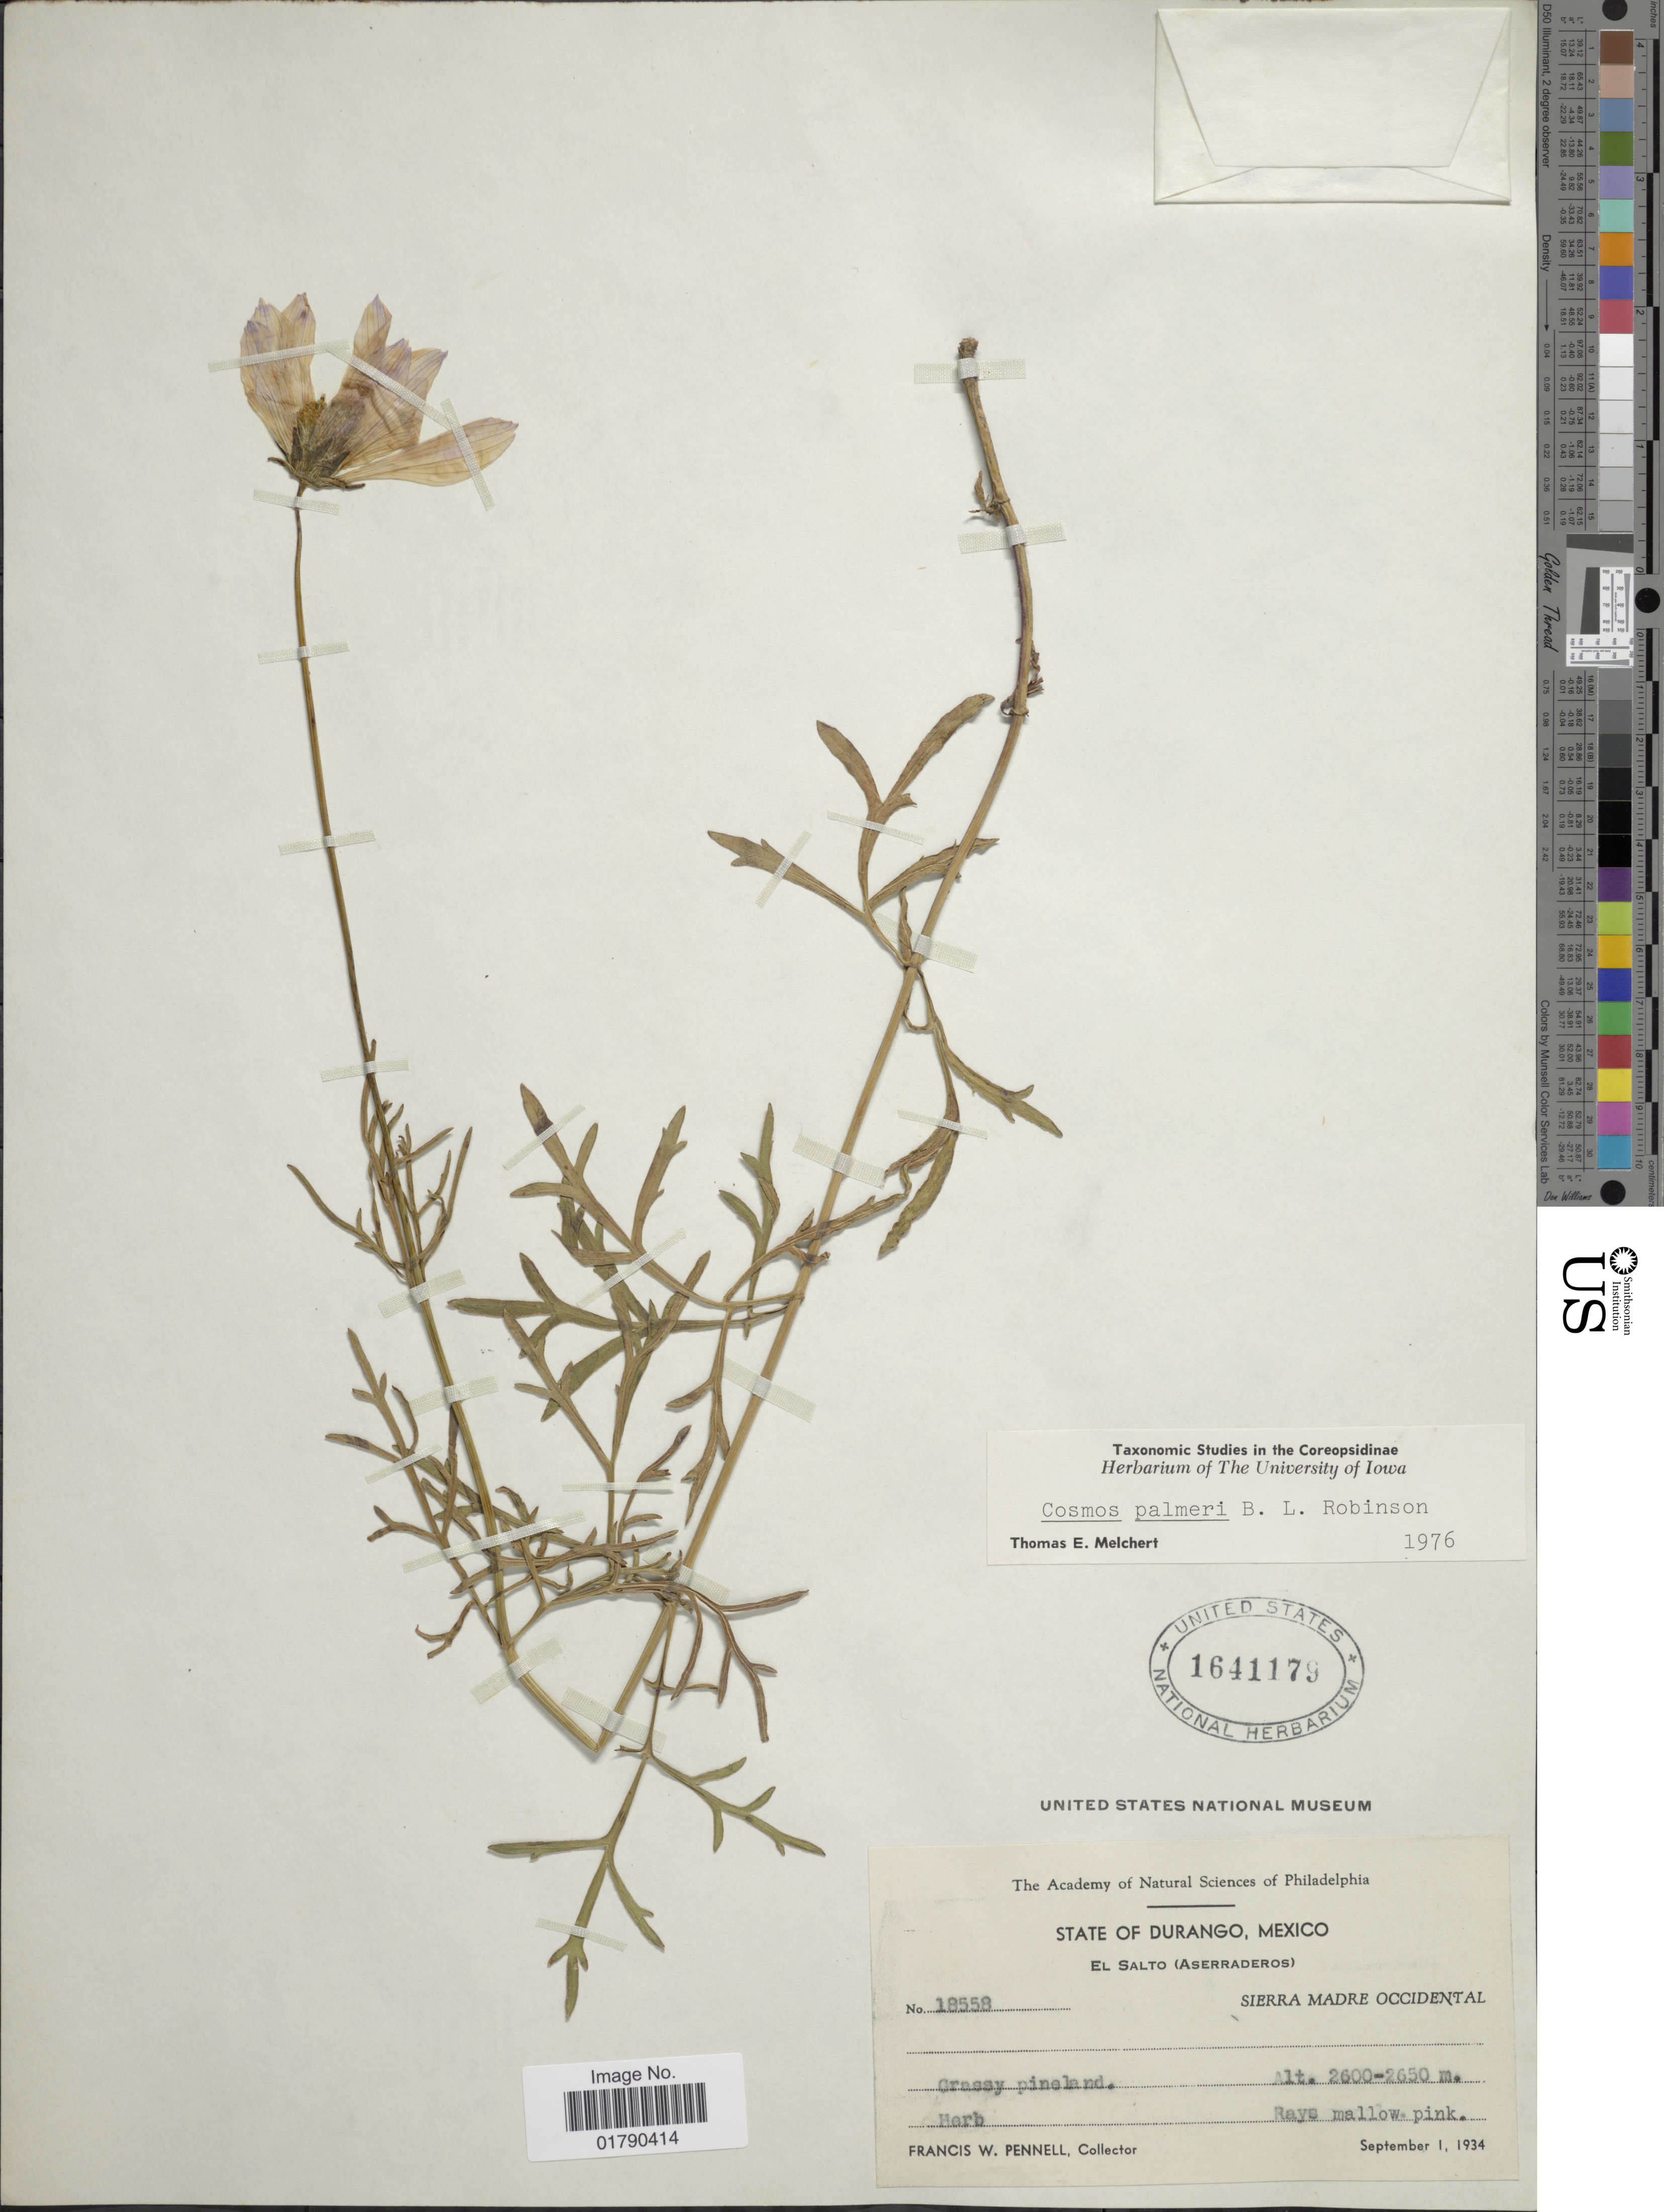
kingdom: Plantae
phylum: Tracheophyta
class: Magnoliopsida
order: Asterales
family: Asteraceae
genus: Cosmos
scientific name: Cosmos palmeri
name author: B.L. Rob.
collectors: F. W. Pennell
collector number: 18558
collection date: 1934-09-01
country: Mexico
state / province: Durango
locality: El Salto (Aserraderos), Sierra Madre Occidental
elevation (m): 2600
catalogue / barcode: US 1641179